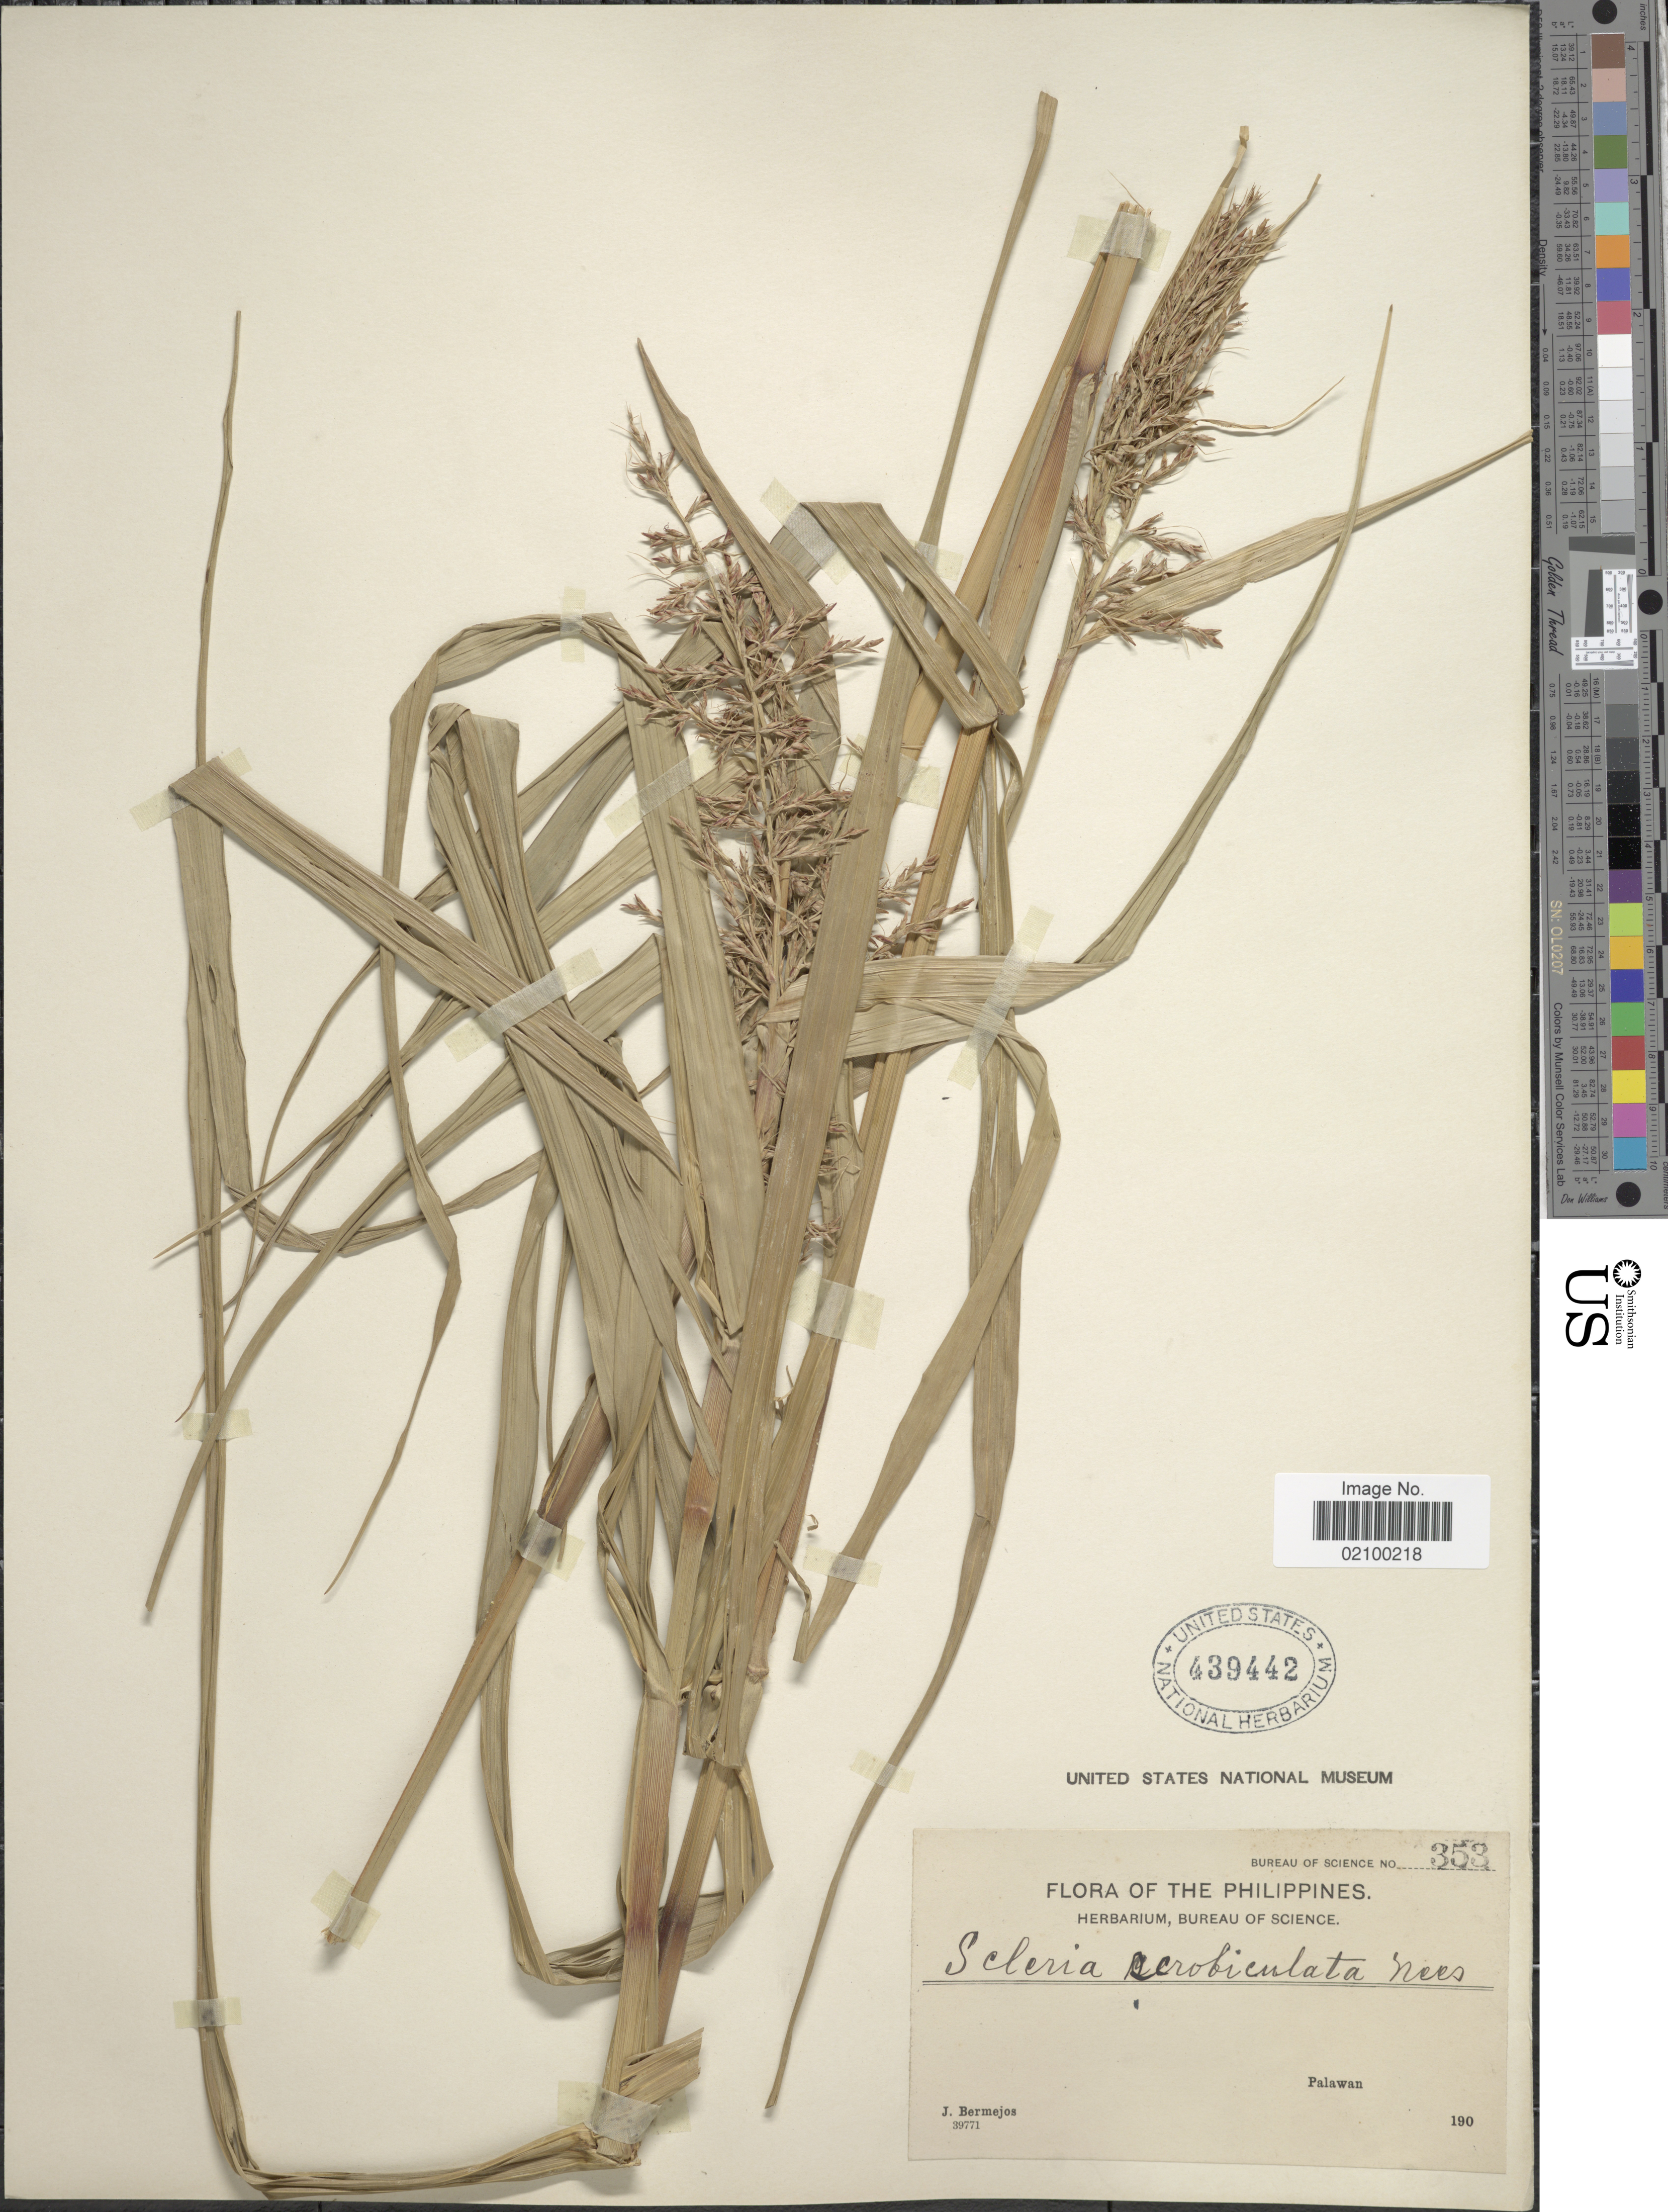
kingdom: Plantae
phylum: Tracheophyta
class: Liliopsida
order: Poales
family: Cyperaceae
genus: Scleria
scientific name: Scleria scrobiculata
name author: Nees & Meyen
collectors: J. Bermejos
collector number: Bureau of Science 353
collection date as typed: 190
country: Philippines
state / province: Mimaropa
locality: Palawan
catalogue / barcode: US 439442